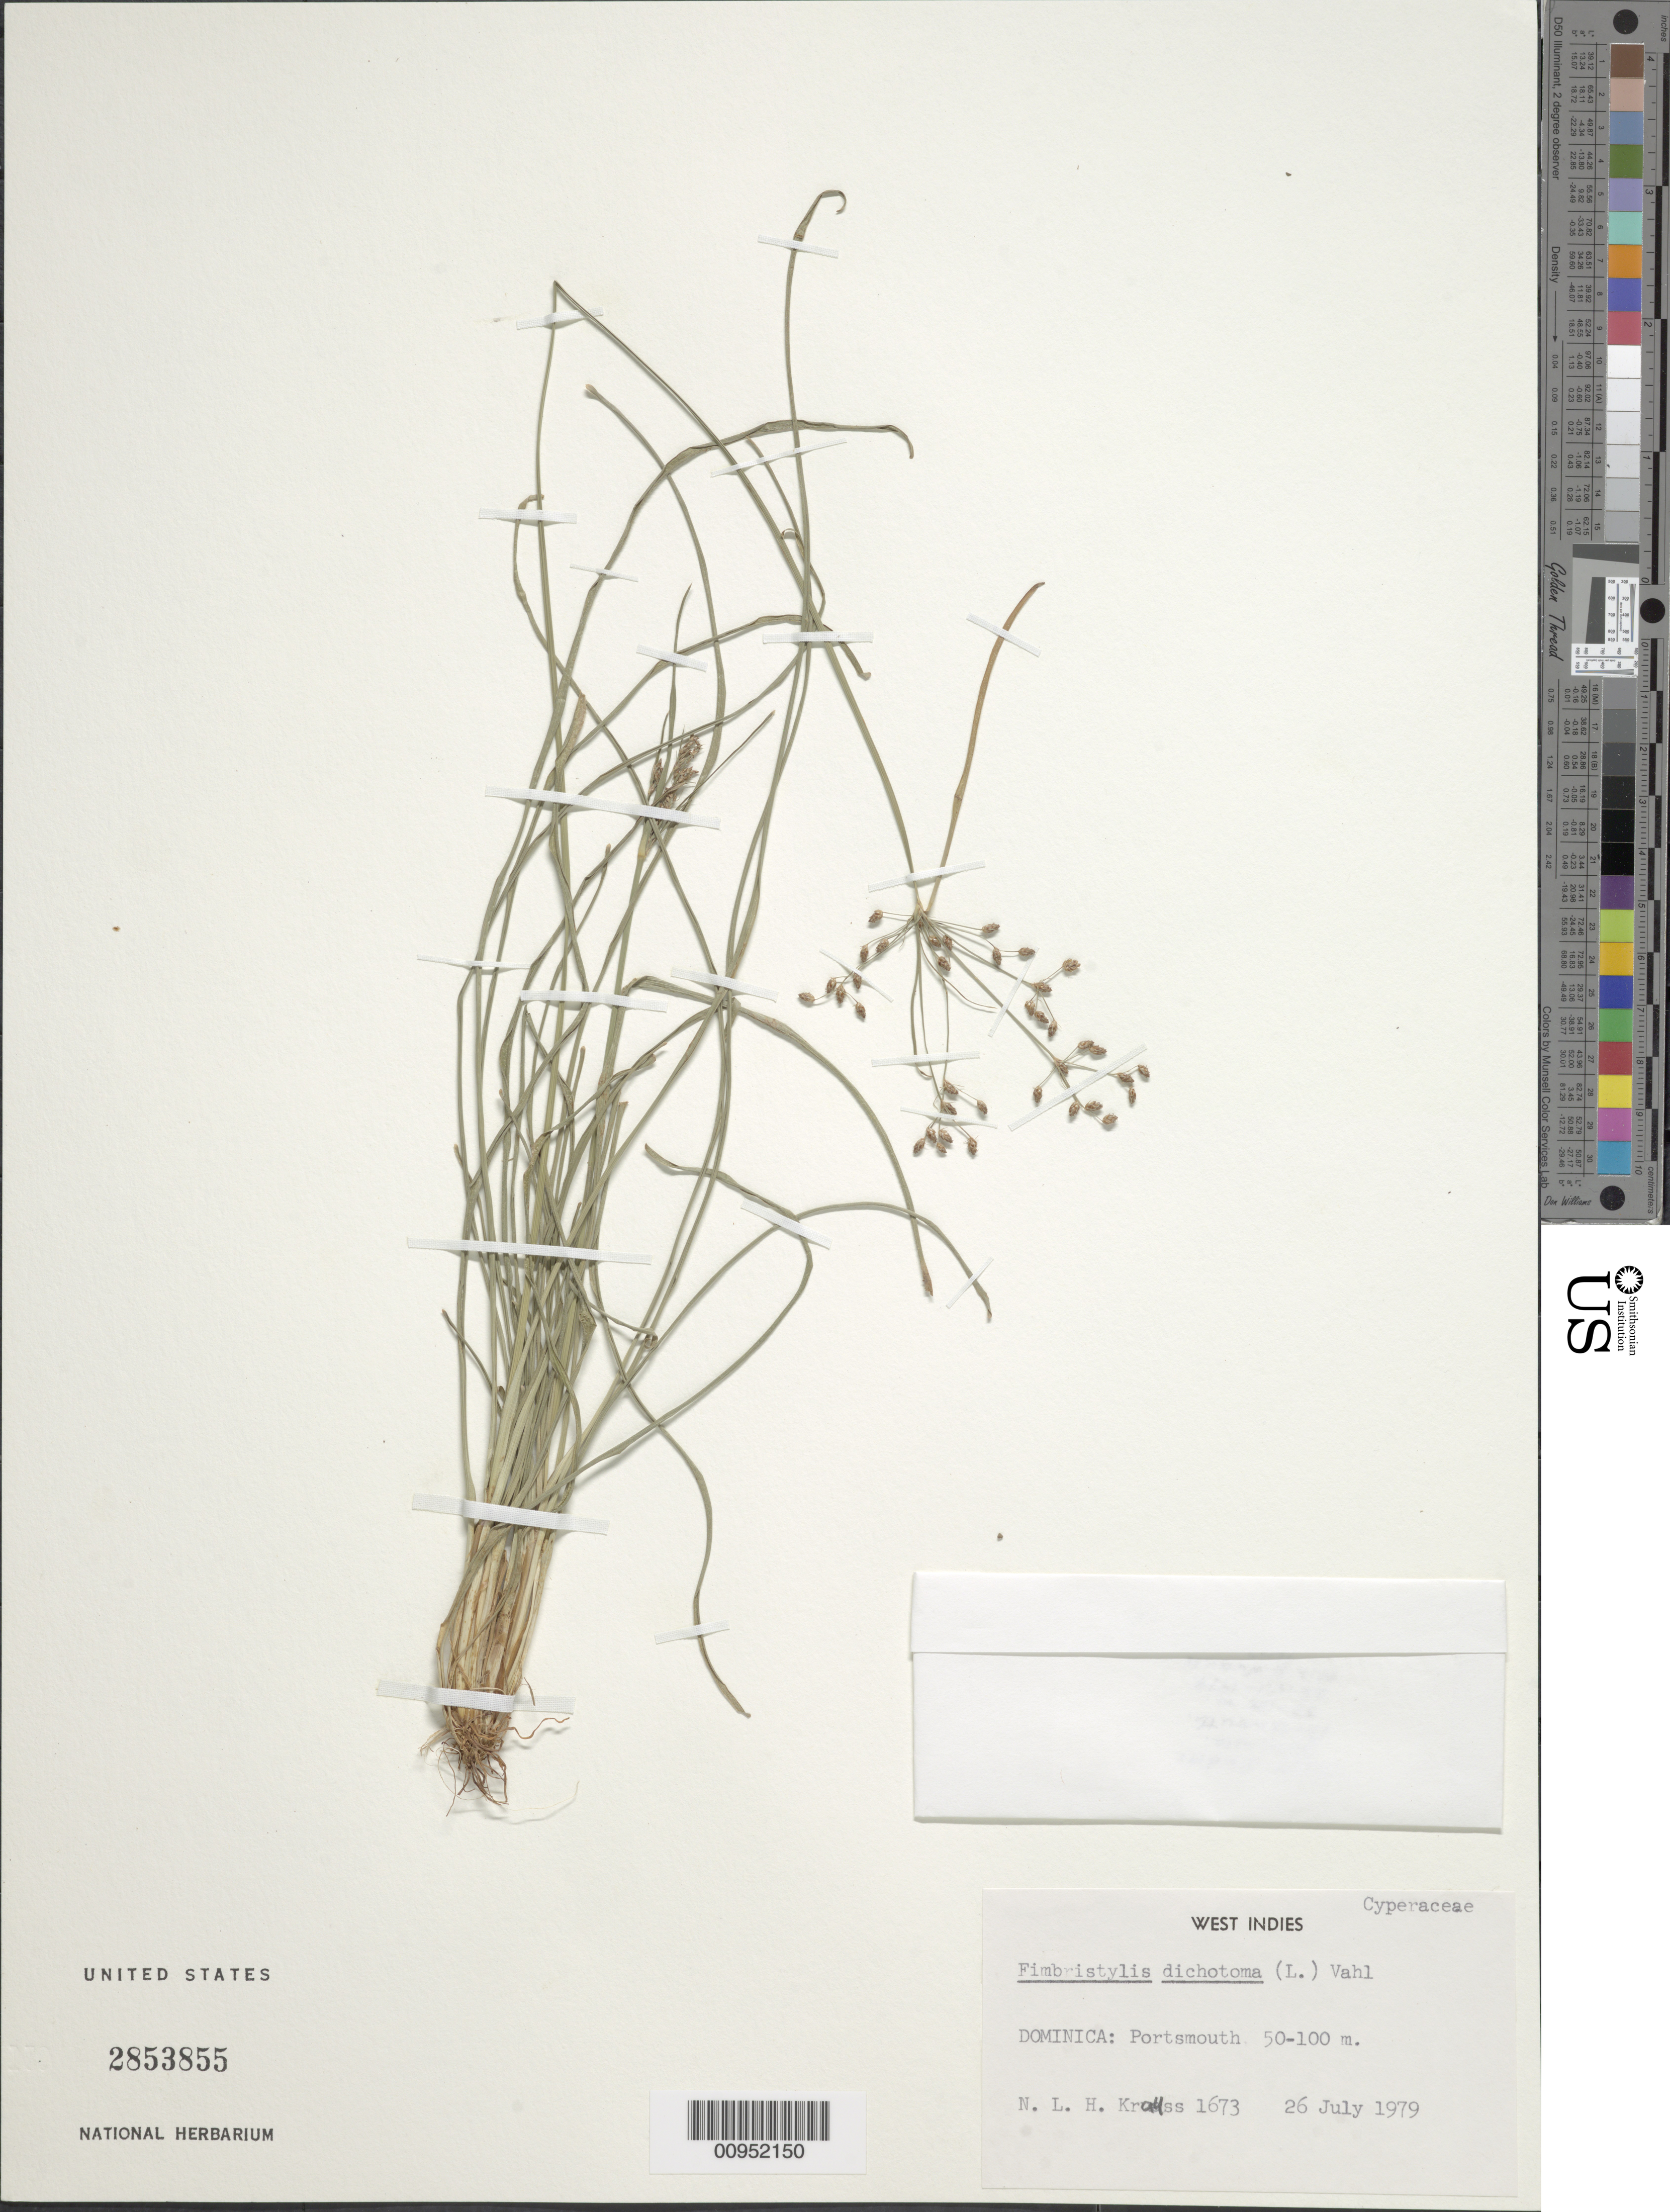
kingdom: Plantae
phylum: Tracheophyta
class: Liliopsida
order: Poales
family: Cyperaceae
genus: Fimbristylis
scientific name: Fimbristylis dichotoma subsp. dichotoma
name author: (L.) Vahl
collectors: N. Krauss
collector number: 1673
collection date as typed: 26 Jul 1979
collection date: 1979-07-26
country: Dominica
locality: Portsmouth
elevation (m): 50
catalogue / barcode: US 2853855